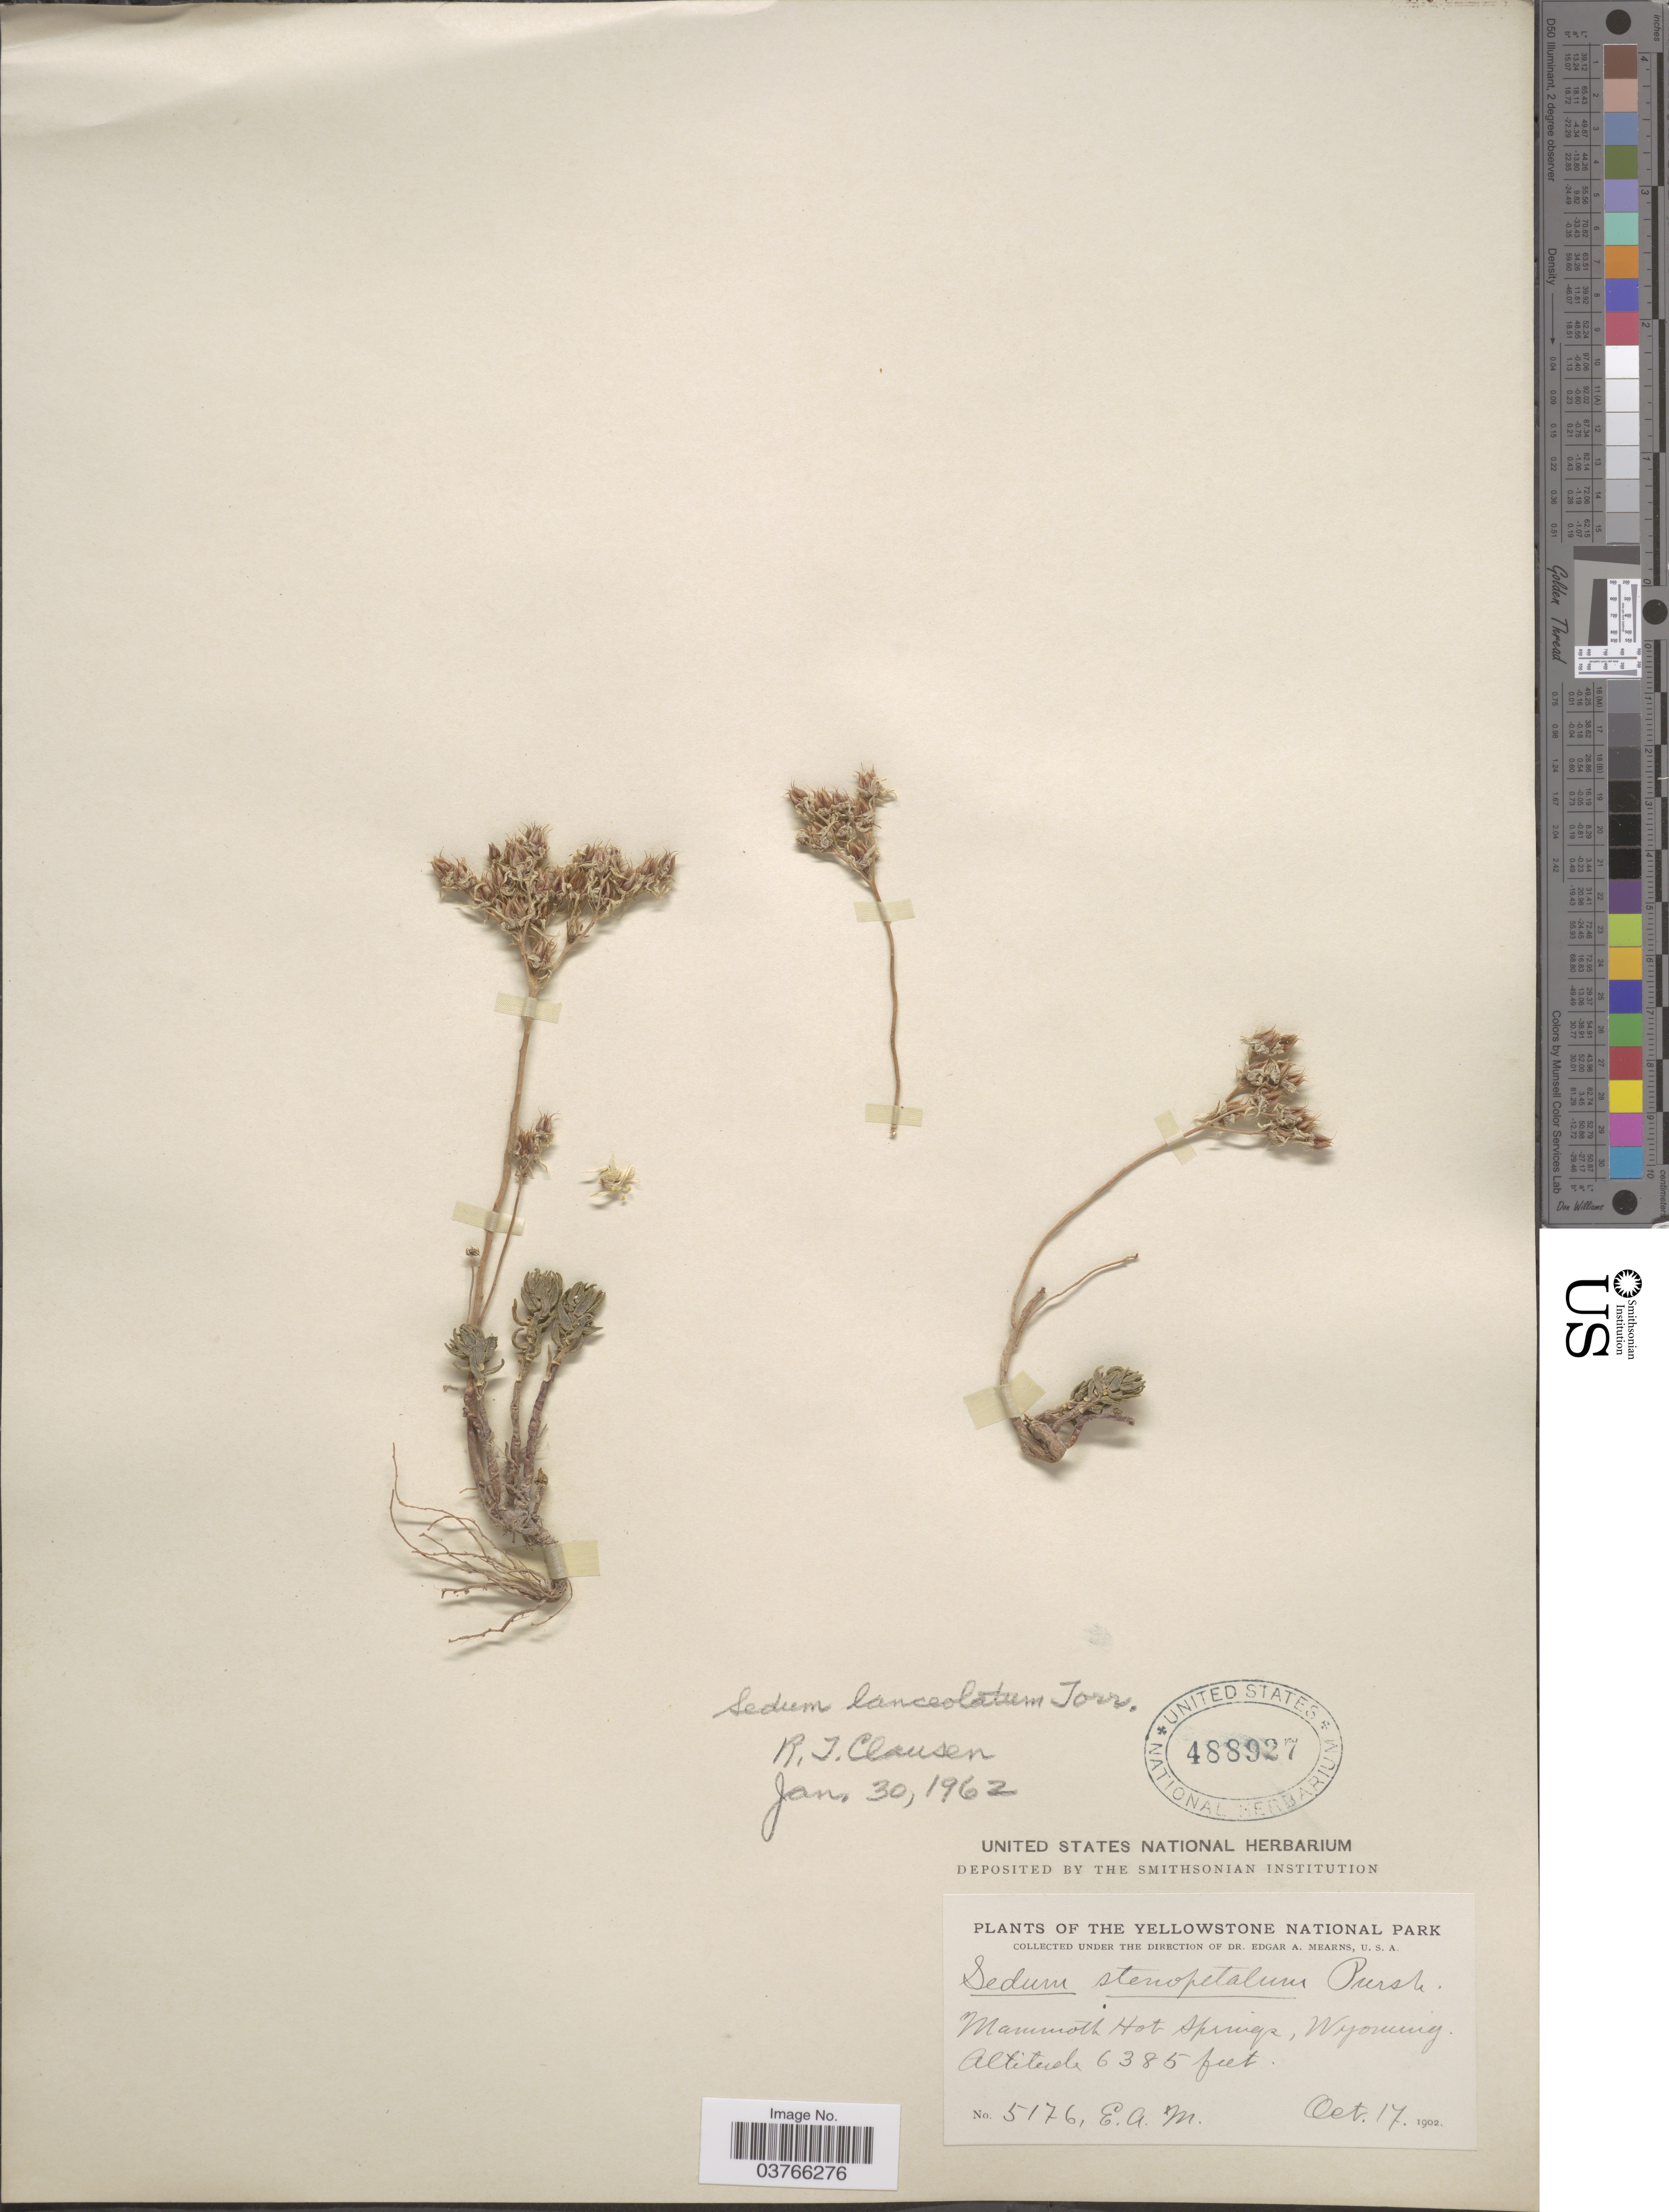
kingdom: Plantae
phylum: Tracheophyta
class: Magnoliopsida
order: Saxifragales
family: Crassulaceae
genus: Sedum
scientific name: Sedum lanceolatum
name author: Torr.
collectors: E. A. Mearns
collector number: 5176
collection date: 1902-10-17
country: United States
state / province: Wyoming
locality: The Yellowstone National Park. Mammoth Hot Springs.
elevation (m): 1946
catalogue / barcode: US 488927